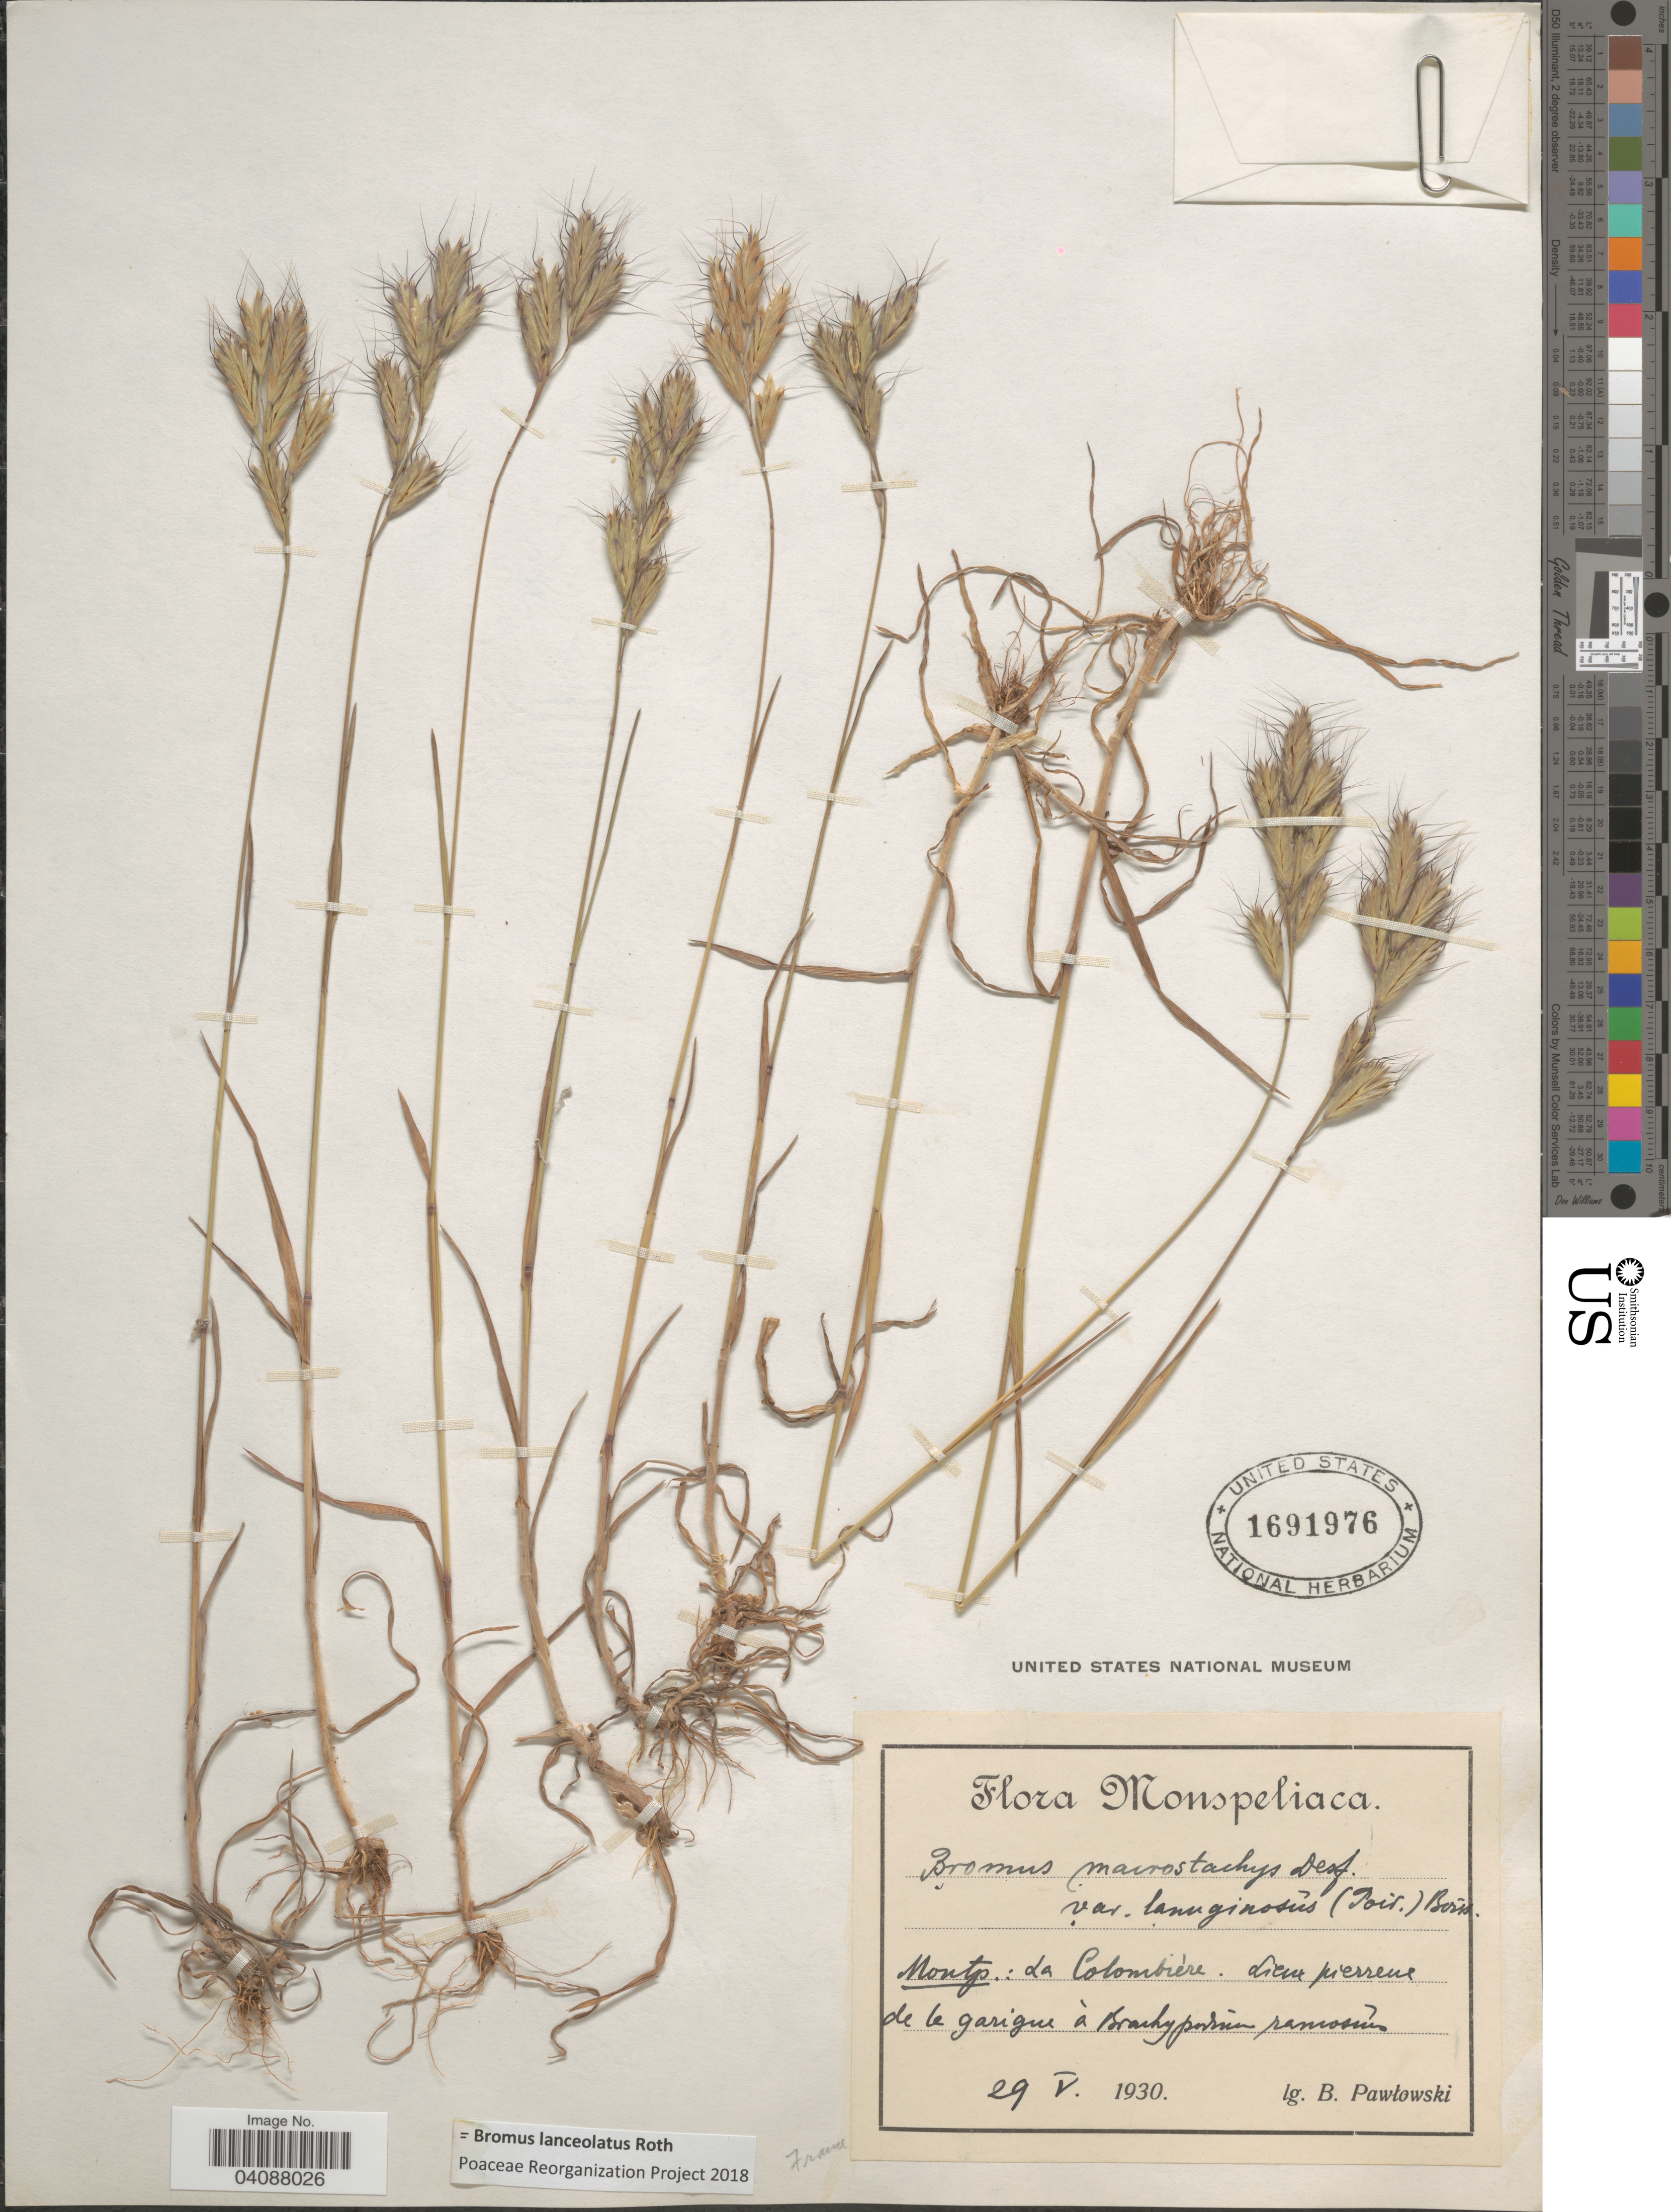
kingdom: Plantae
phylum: Tracheophyta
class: Liliopsida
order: Poales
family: Poaceae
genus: Bromus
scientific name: Bromus lanceolatus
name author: Roth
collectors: B. Pawlowski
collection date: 1930-05-29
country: France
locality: Monspeliaca. Montp.: La Colombiére.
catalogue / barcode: US 1691976